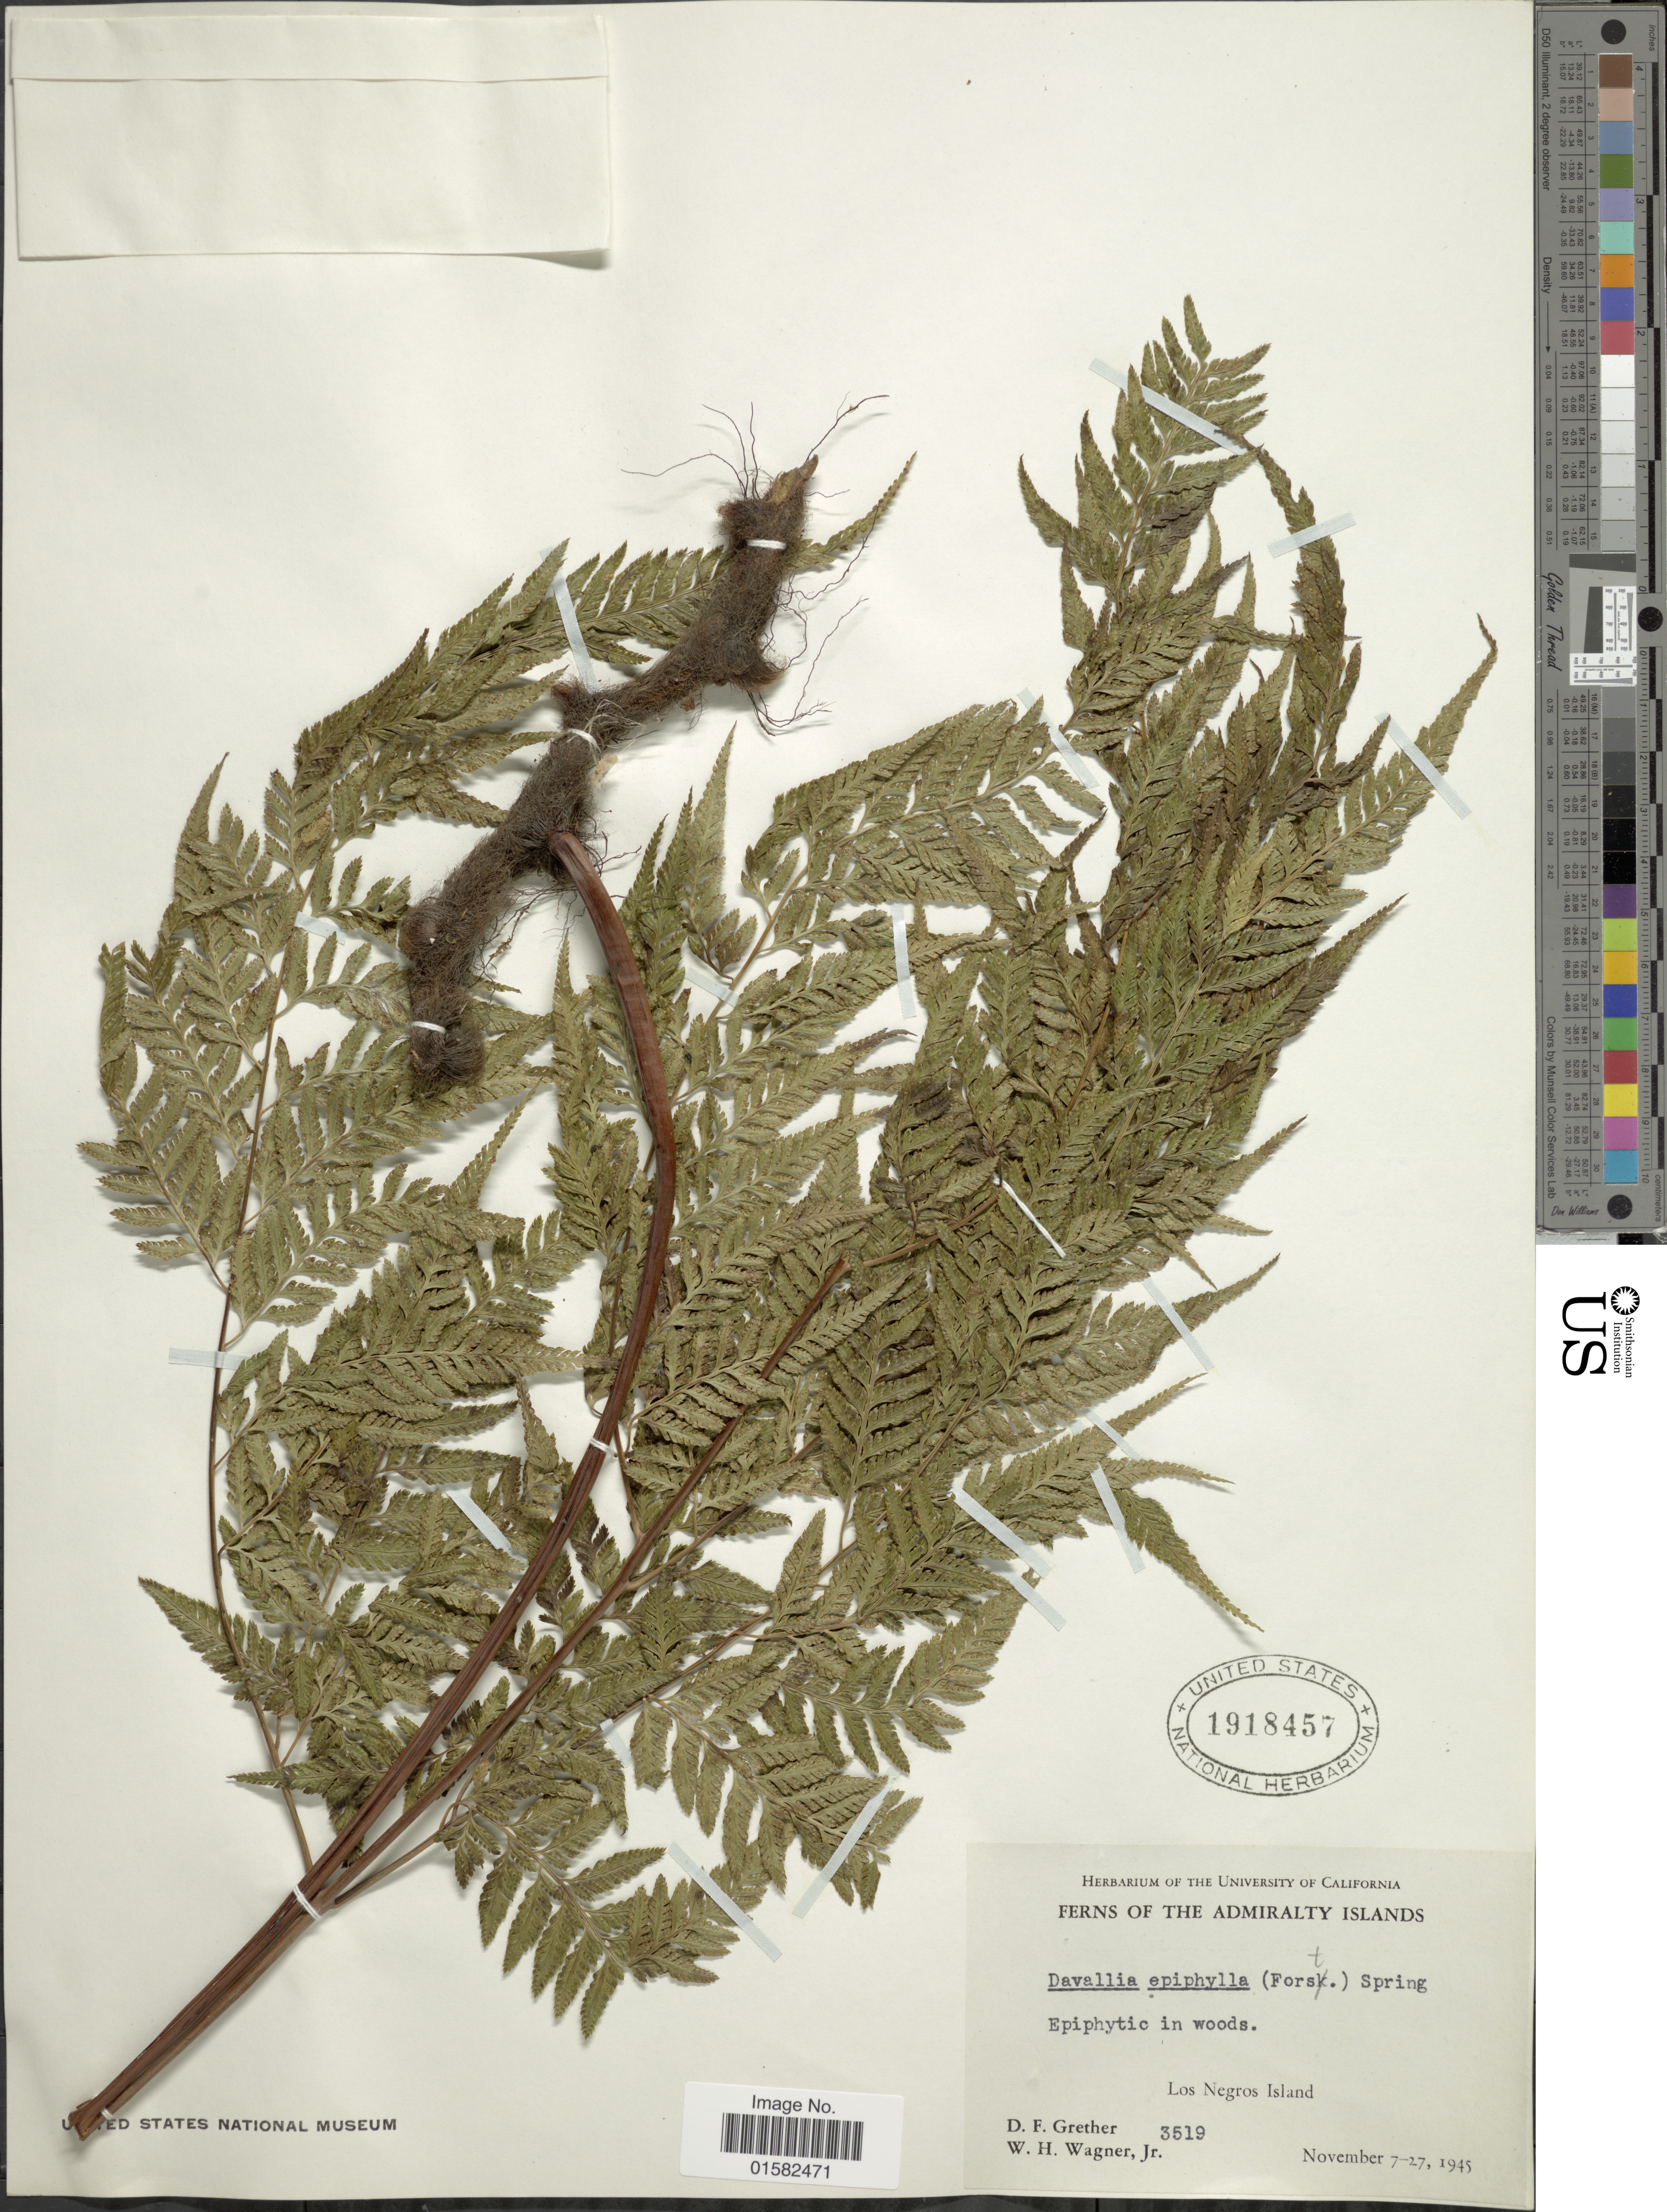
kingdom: Plantae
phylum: Tracheophyta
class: Polypodiopsida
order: Polypodiales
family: Davalliaceae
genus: Wibelia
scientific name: Wibelia denticulata var. elata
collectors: D. F. Grether & W. H. Wagner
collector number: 3519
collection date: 1945-11-07/1945-11-27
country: Papua New Guinea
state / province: Manus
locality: Admiralty island, Los Negros Island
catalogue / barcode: US 1918457